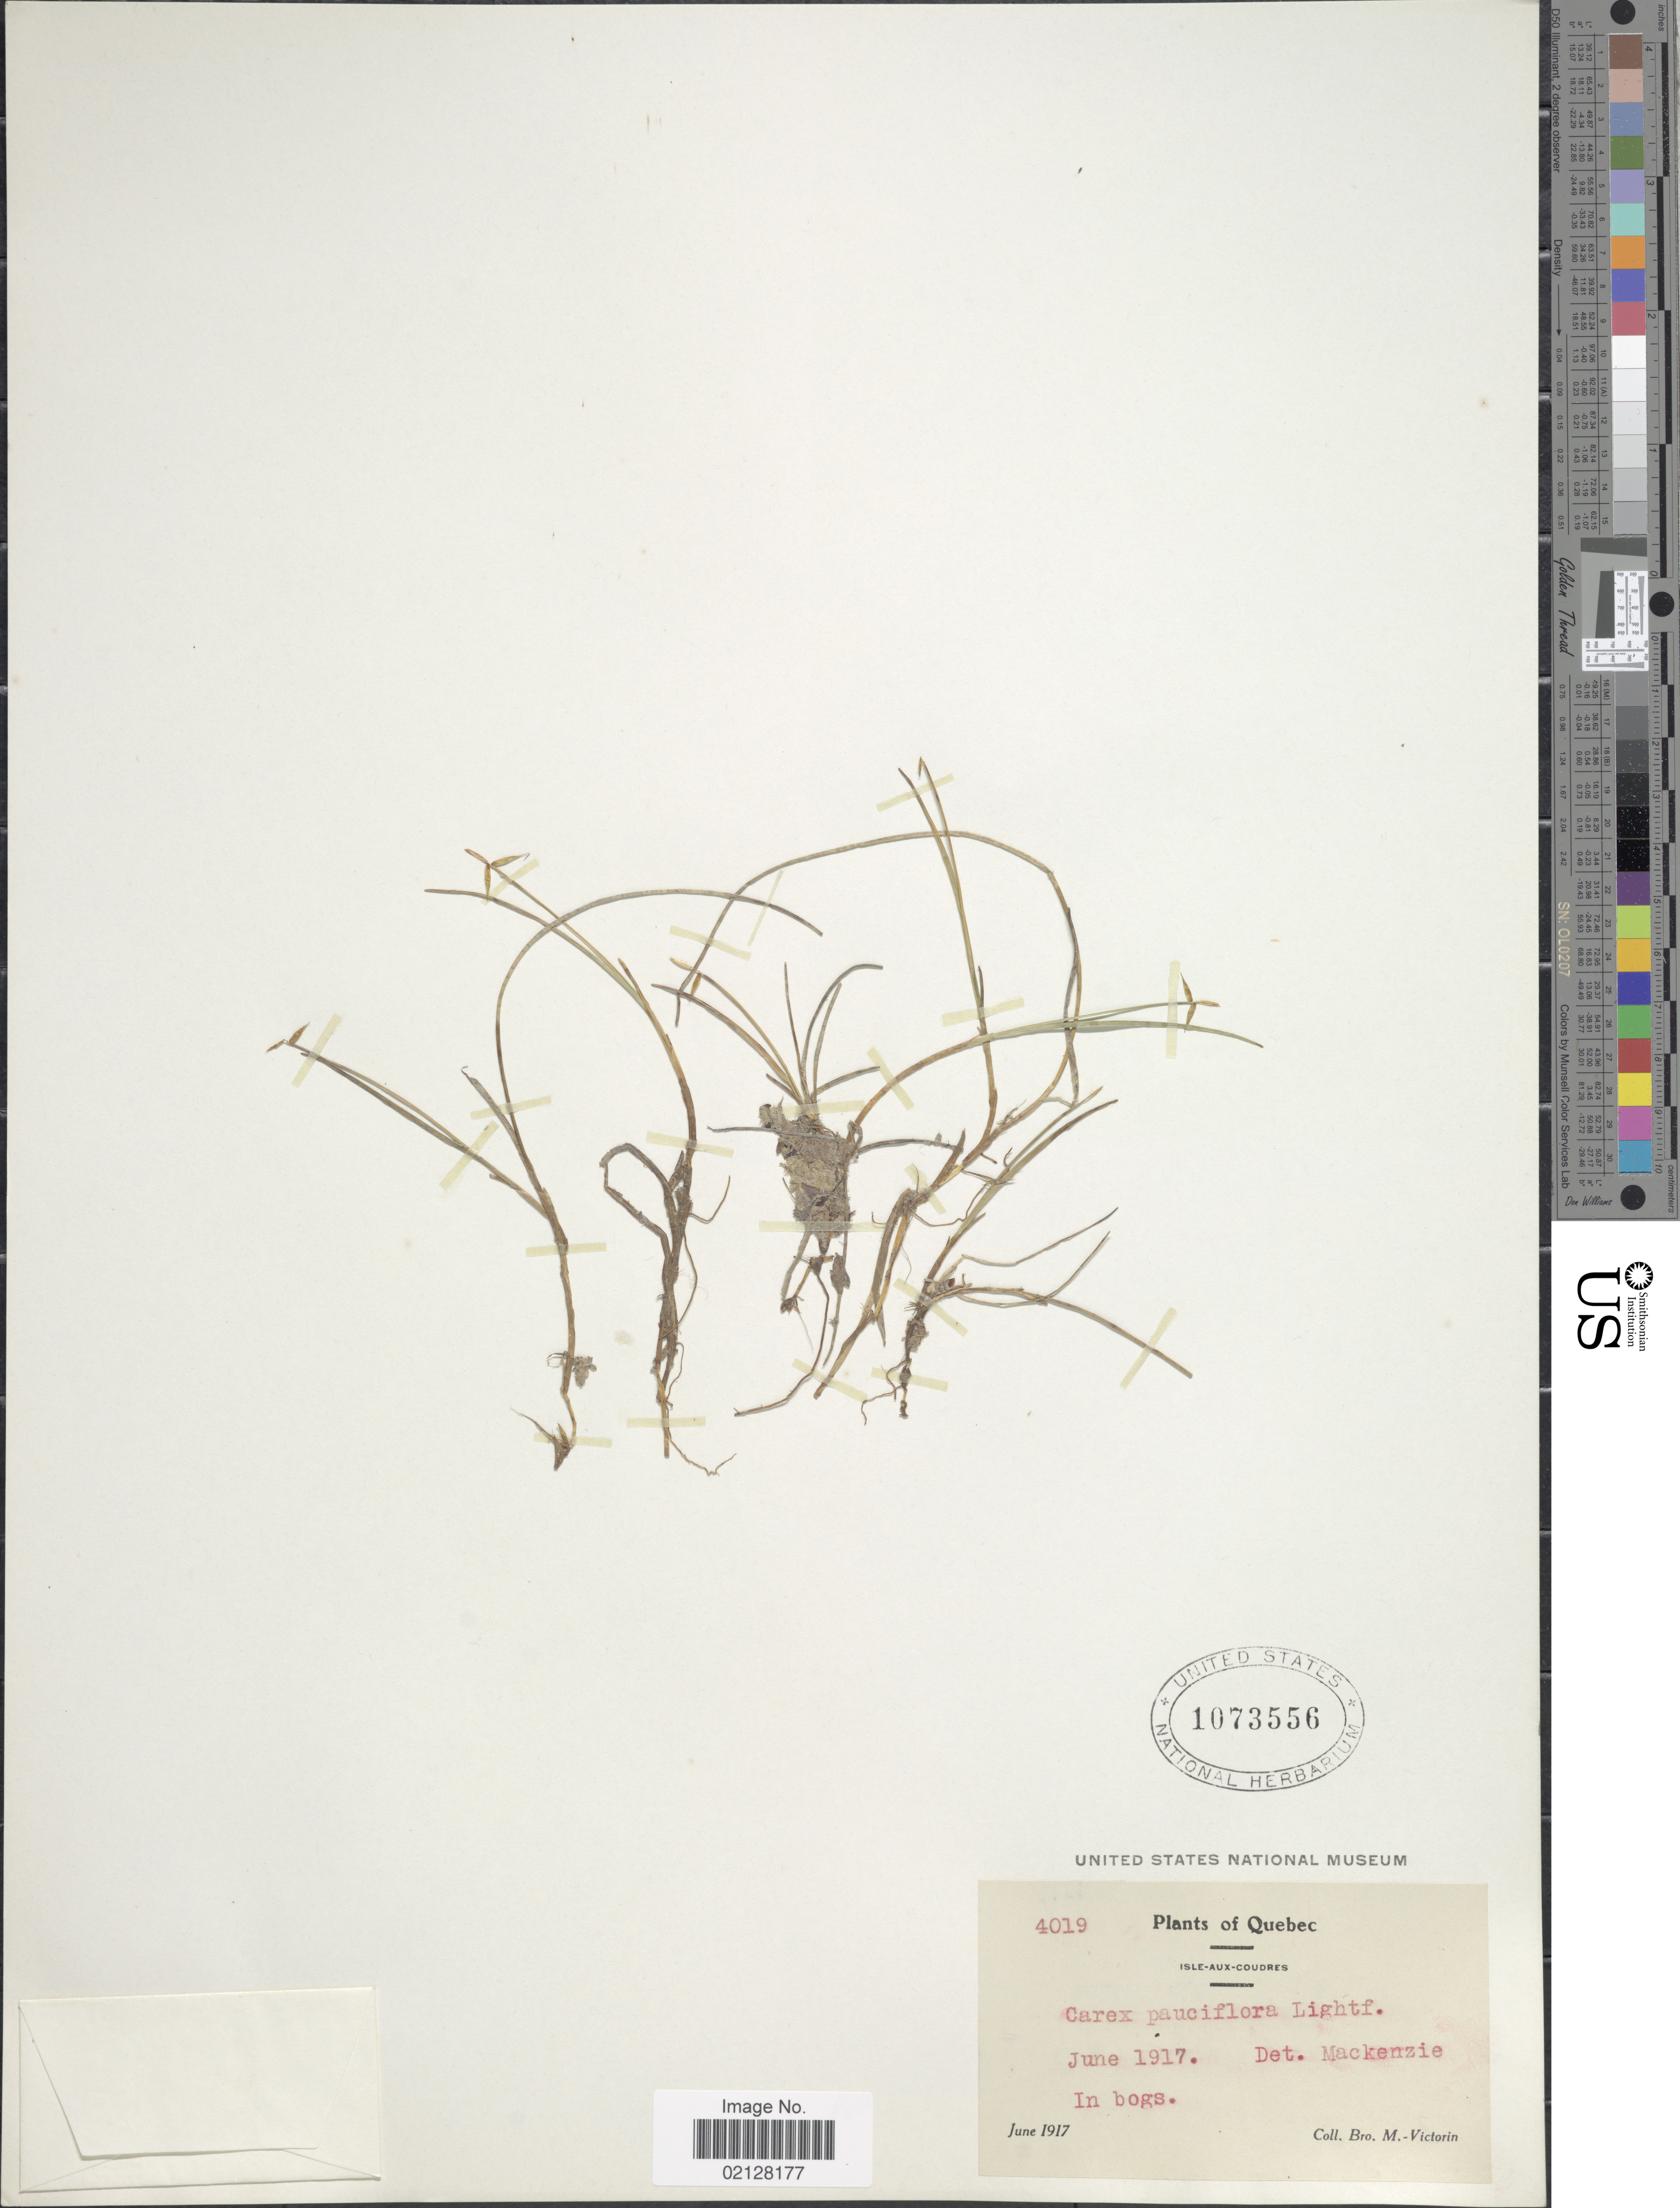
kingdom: Plantae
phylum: Tracheophyta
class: Liliopsida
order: Poales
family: Cyperaceae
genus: Carex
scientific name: Carex pauciflora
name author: Lightf.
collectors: Fr. Marie-Victorin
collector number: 4019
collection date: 1917-06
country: Canada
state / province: Quebec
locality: Isle-Aux- Coudres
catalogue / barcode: US 1073556